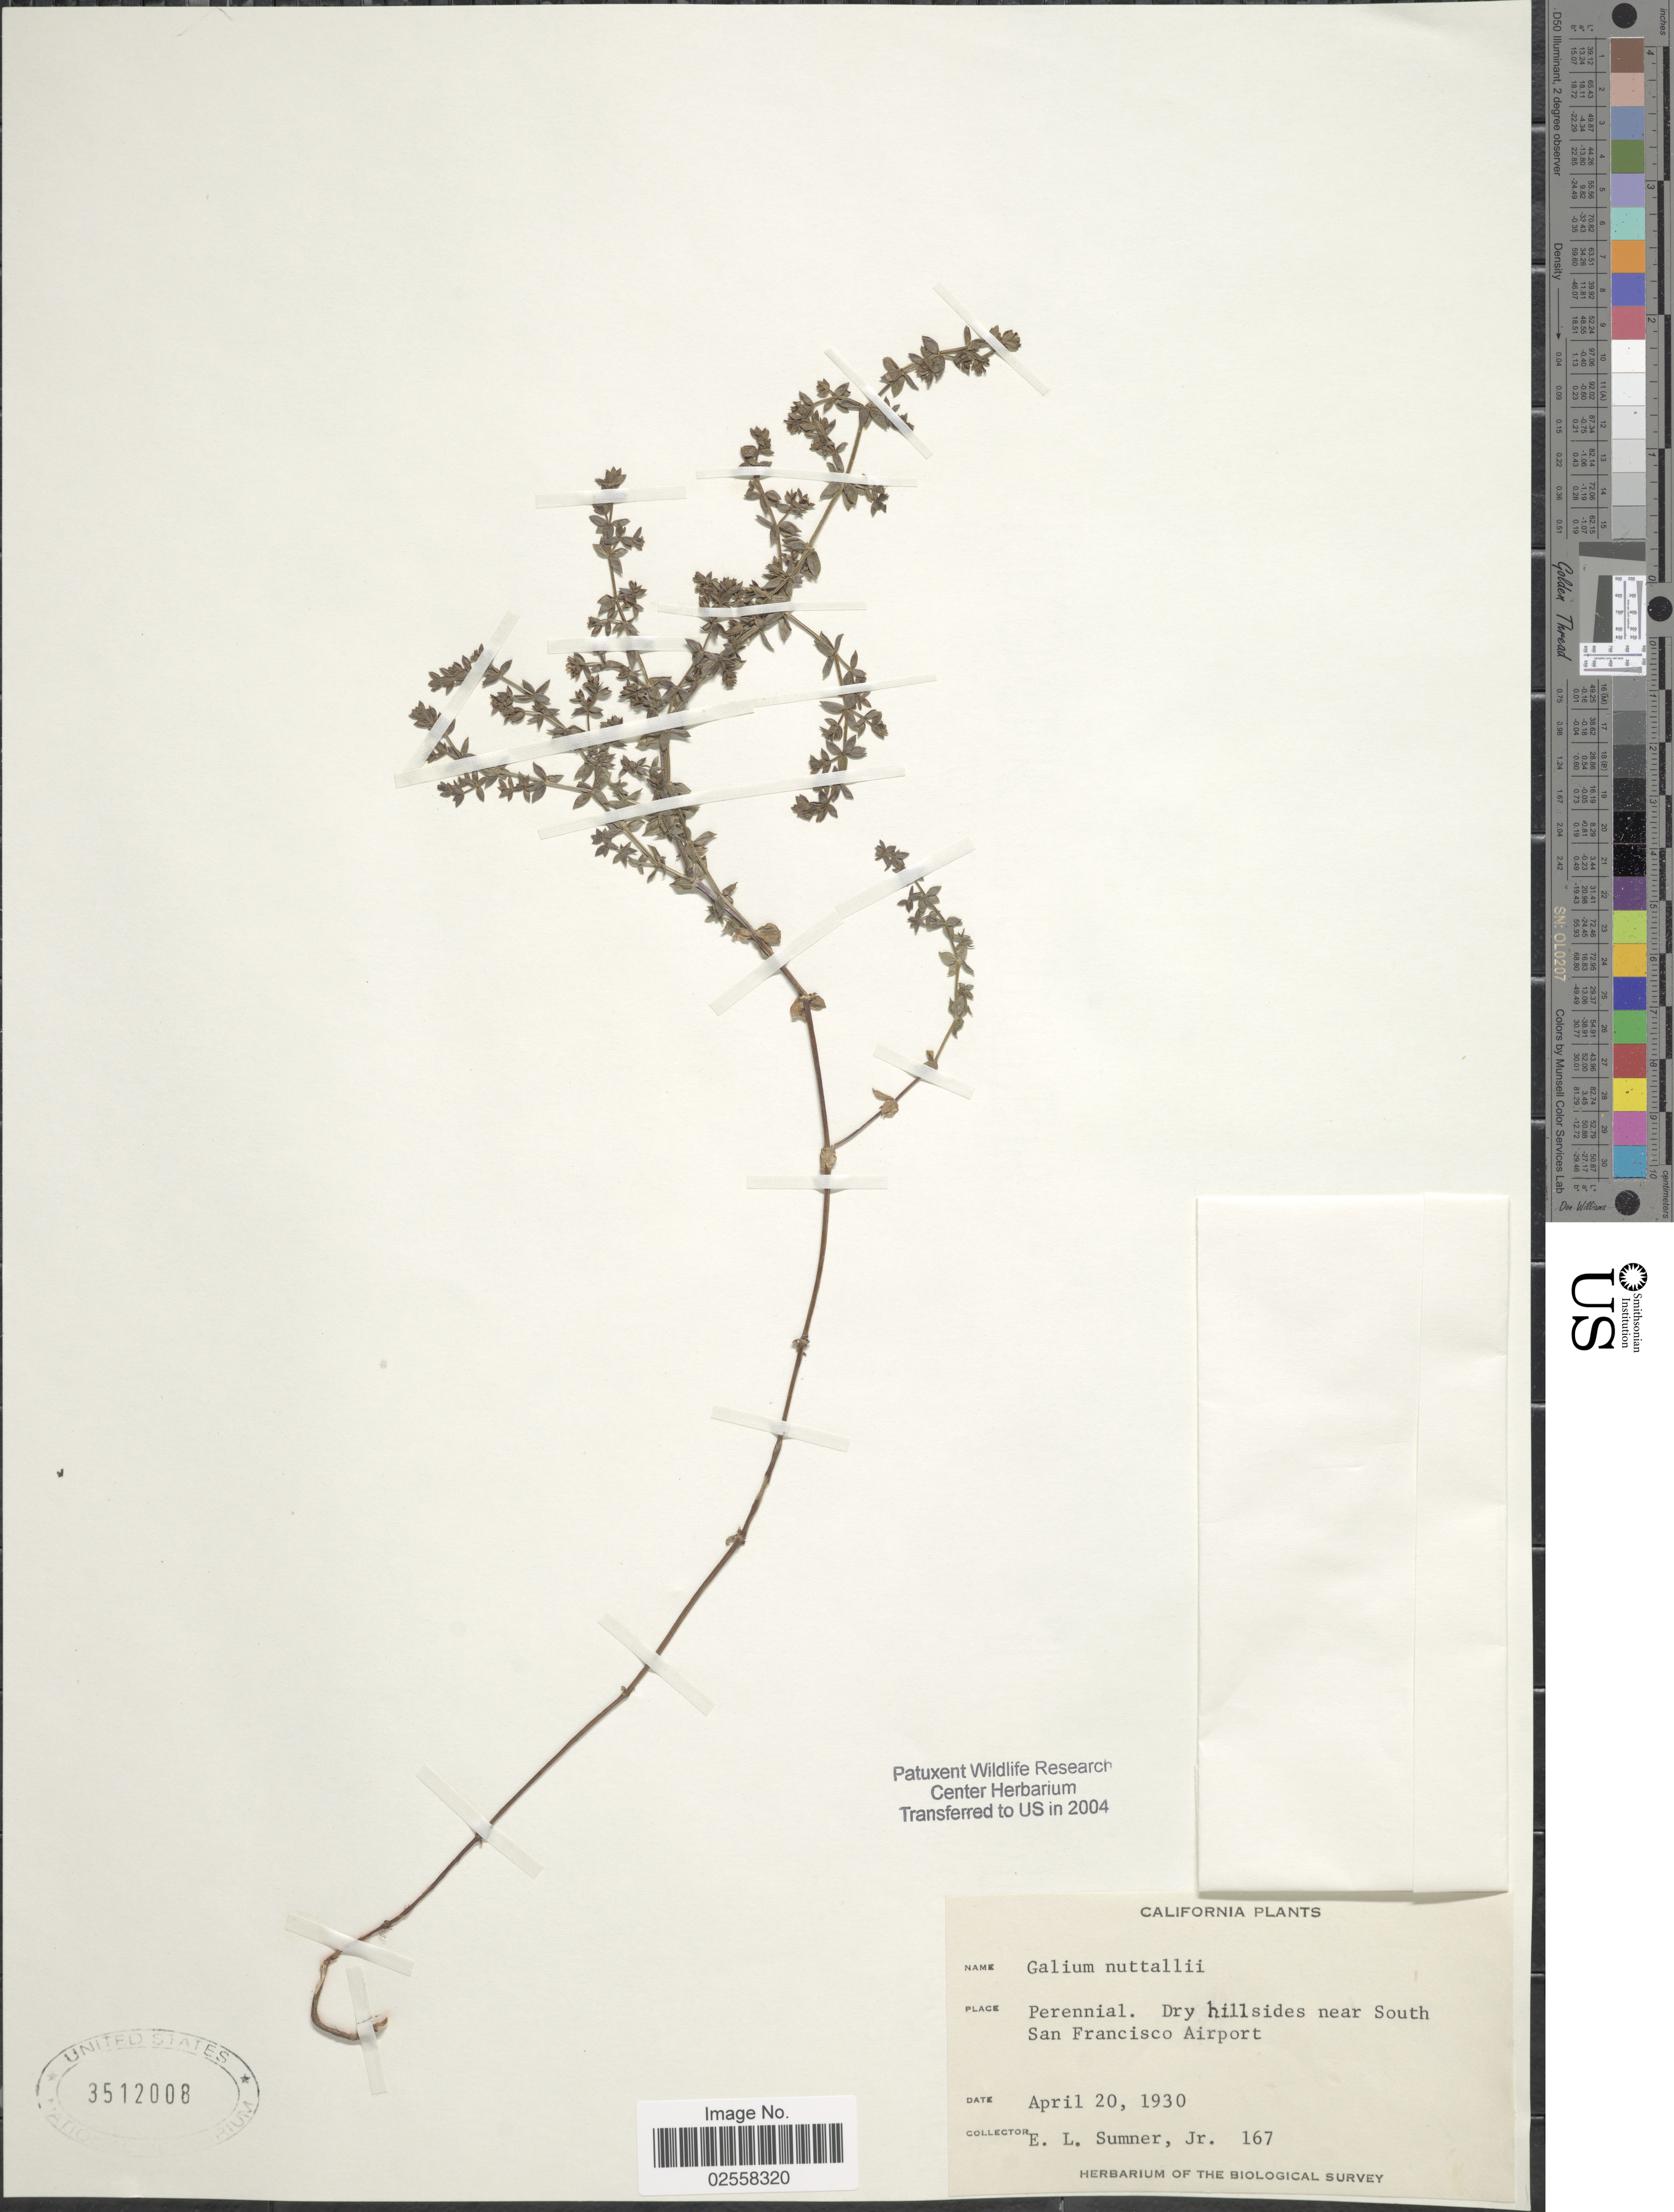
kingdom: Plantae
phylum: Tracheophyta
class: Magnoliopsida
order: Gentianales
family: Rubiaceae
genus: Galium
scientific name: Galium nuttallii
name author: A. Gray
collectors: E. Sumner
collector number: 167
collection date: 1930-04-20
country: United States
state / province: California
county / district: San Francisco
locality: Near South San Francisco Airport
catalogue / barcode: US 3512008